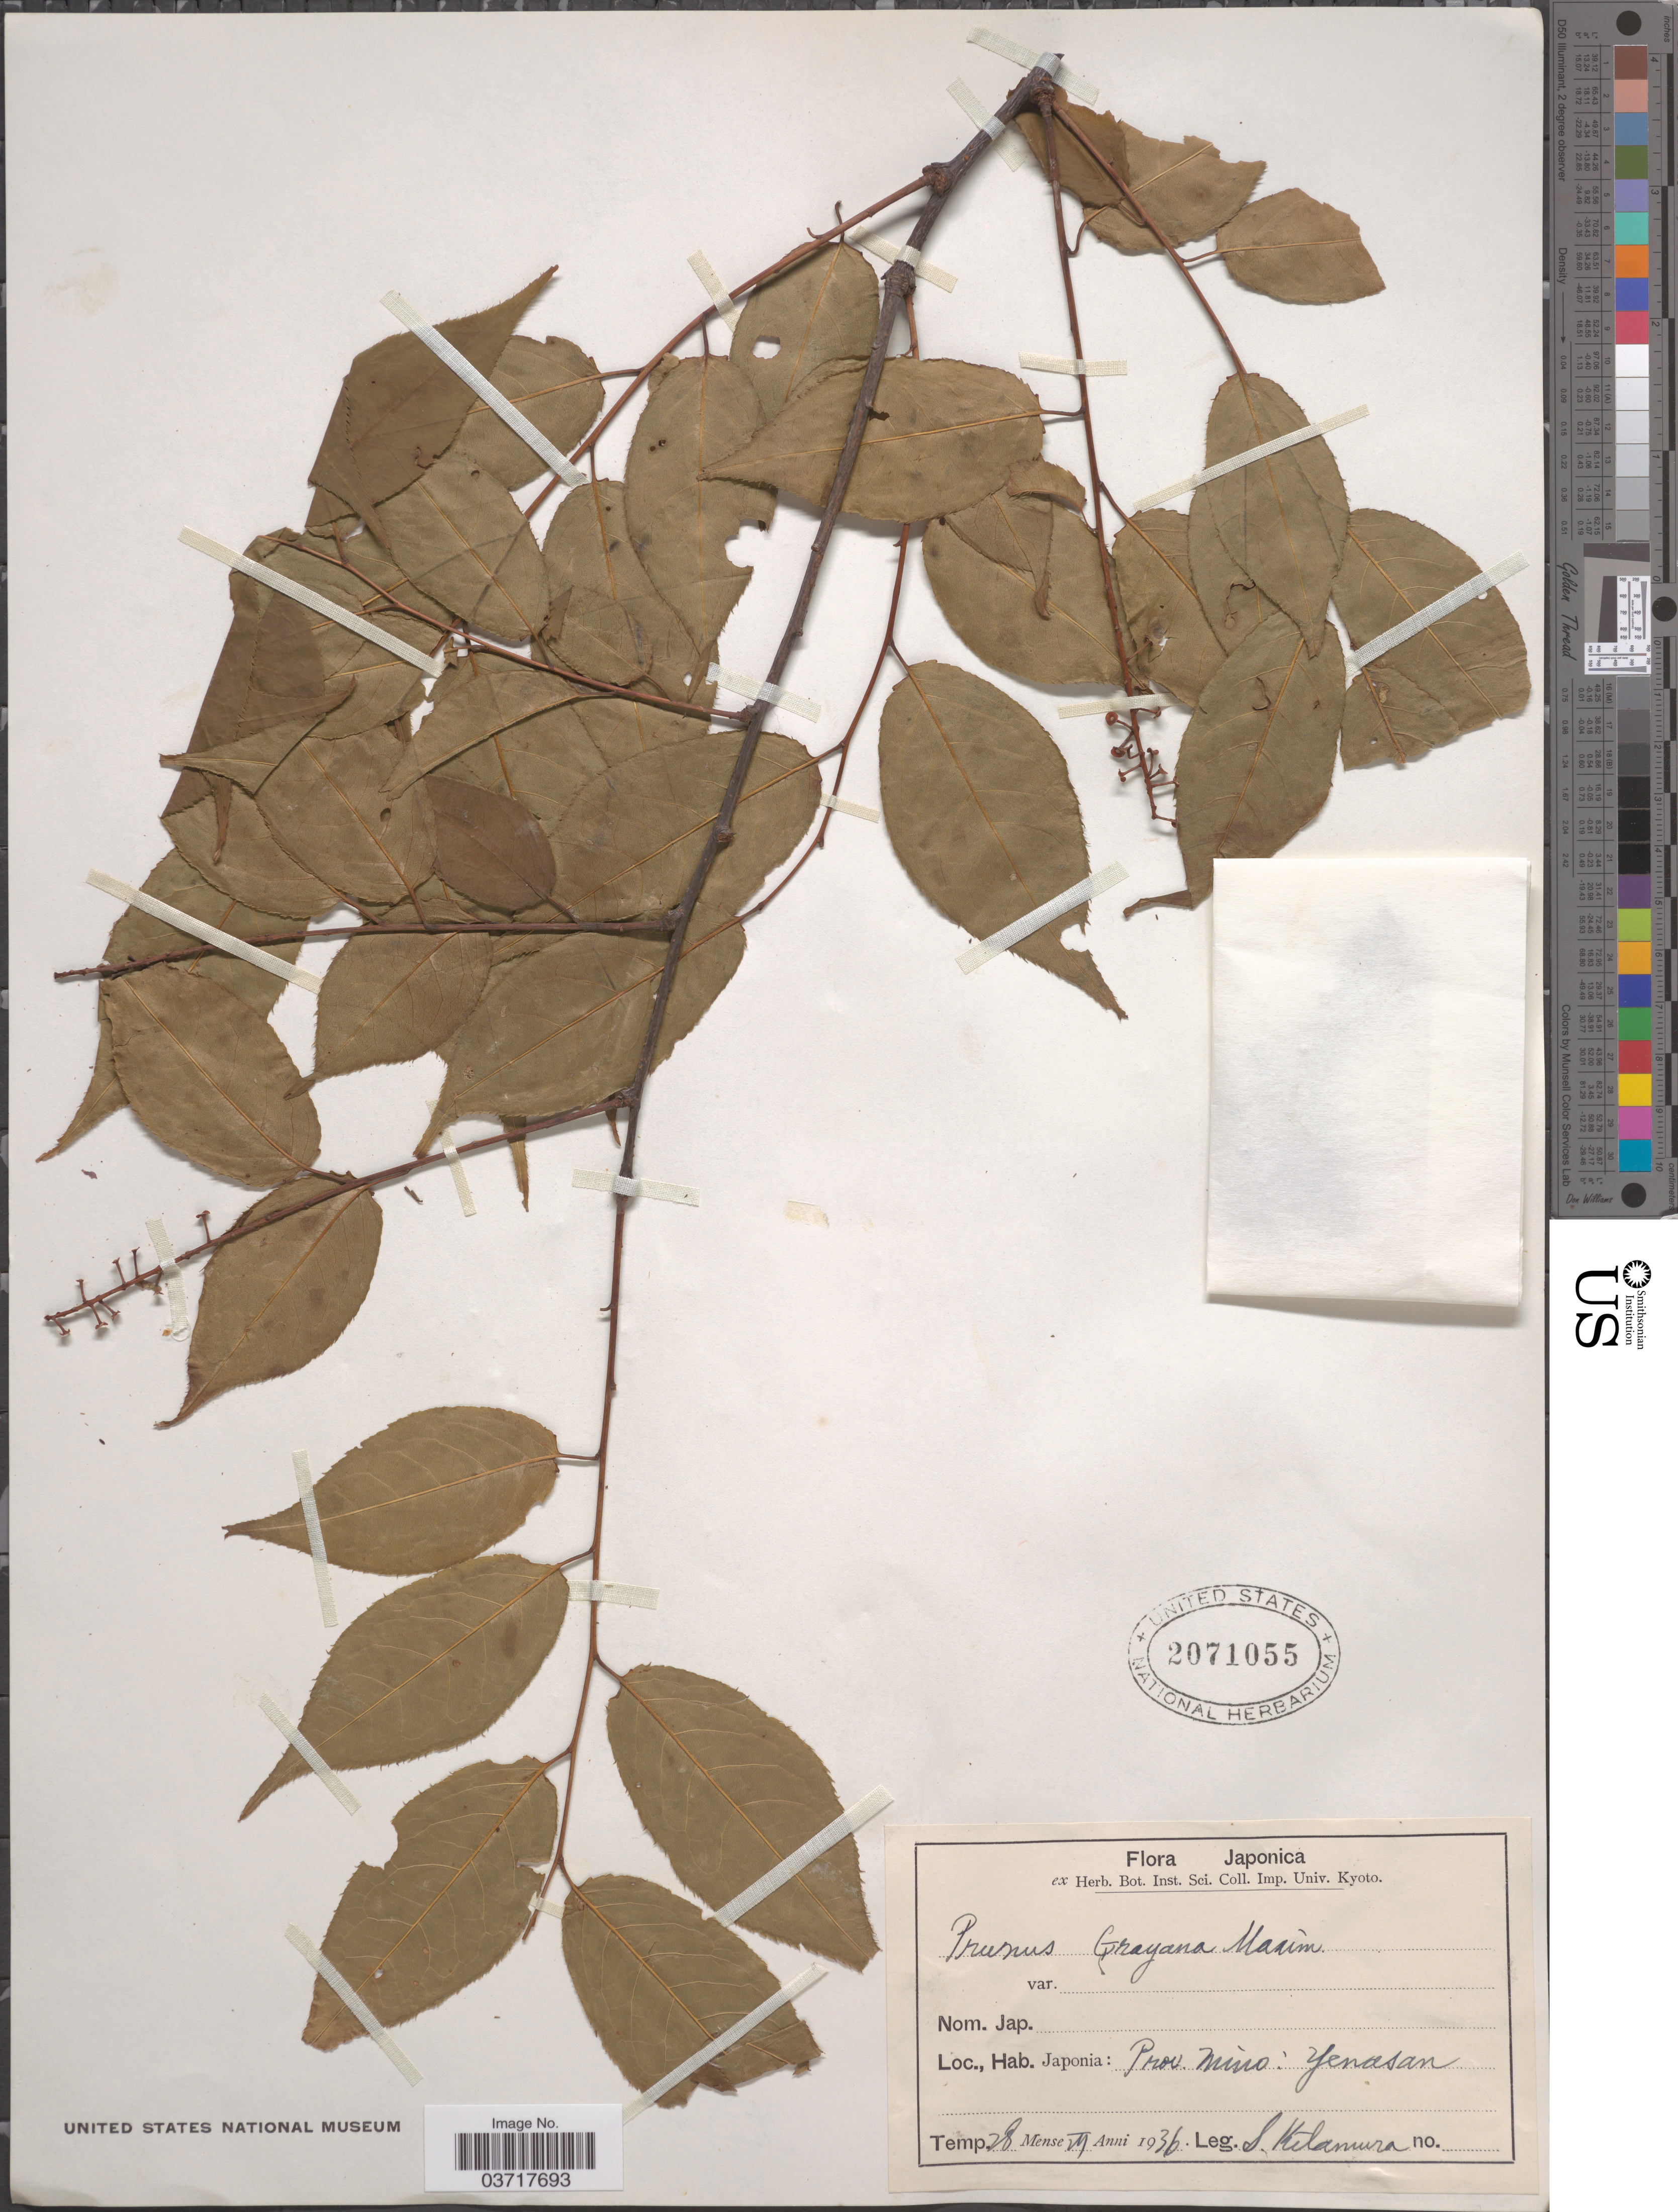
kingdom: Plantae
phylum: Tracheophyta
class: Magnoliopsida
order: Rosales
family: Rosaceae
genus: Prunus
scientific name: Prunus grayana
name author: Maxim.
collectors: S. Kitamura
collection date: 1936-07-28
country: Japan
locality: Prov. Mino: Yenasan.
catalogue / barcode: US 2071055